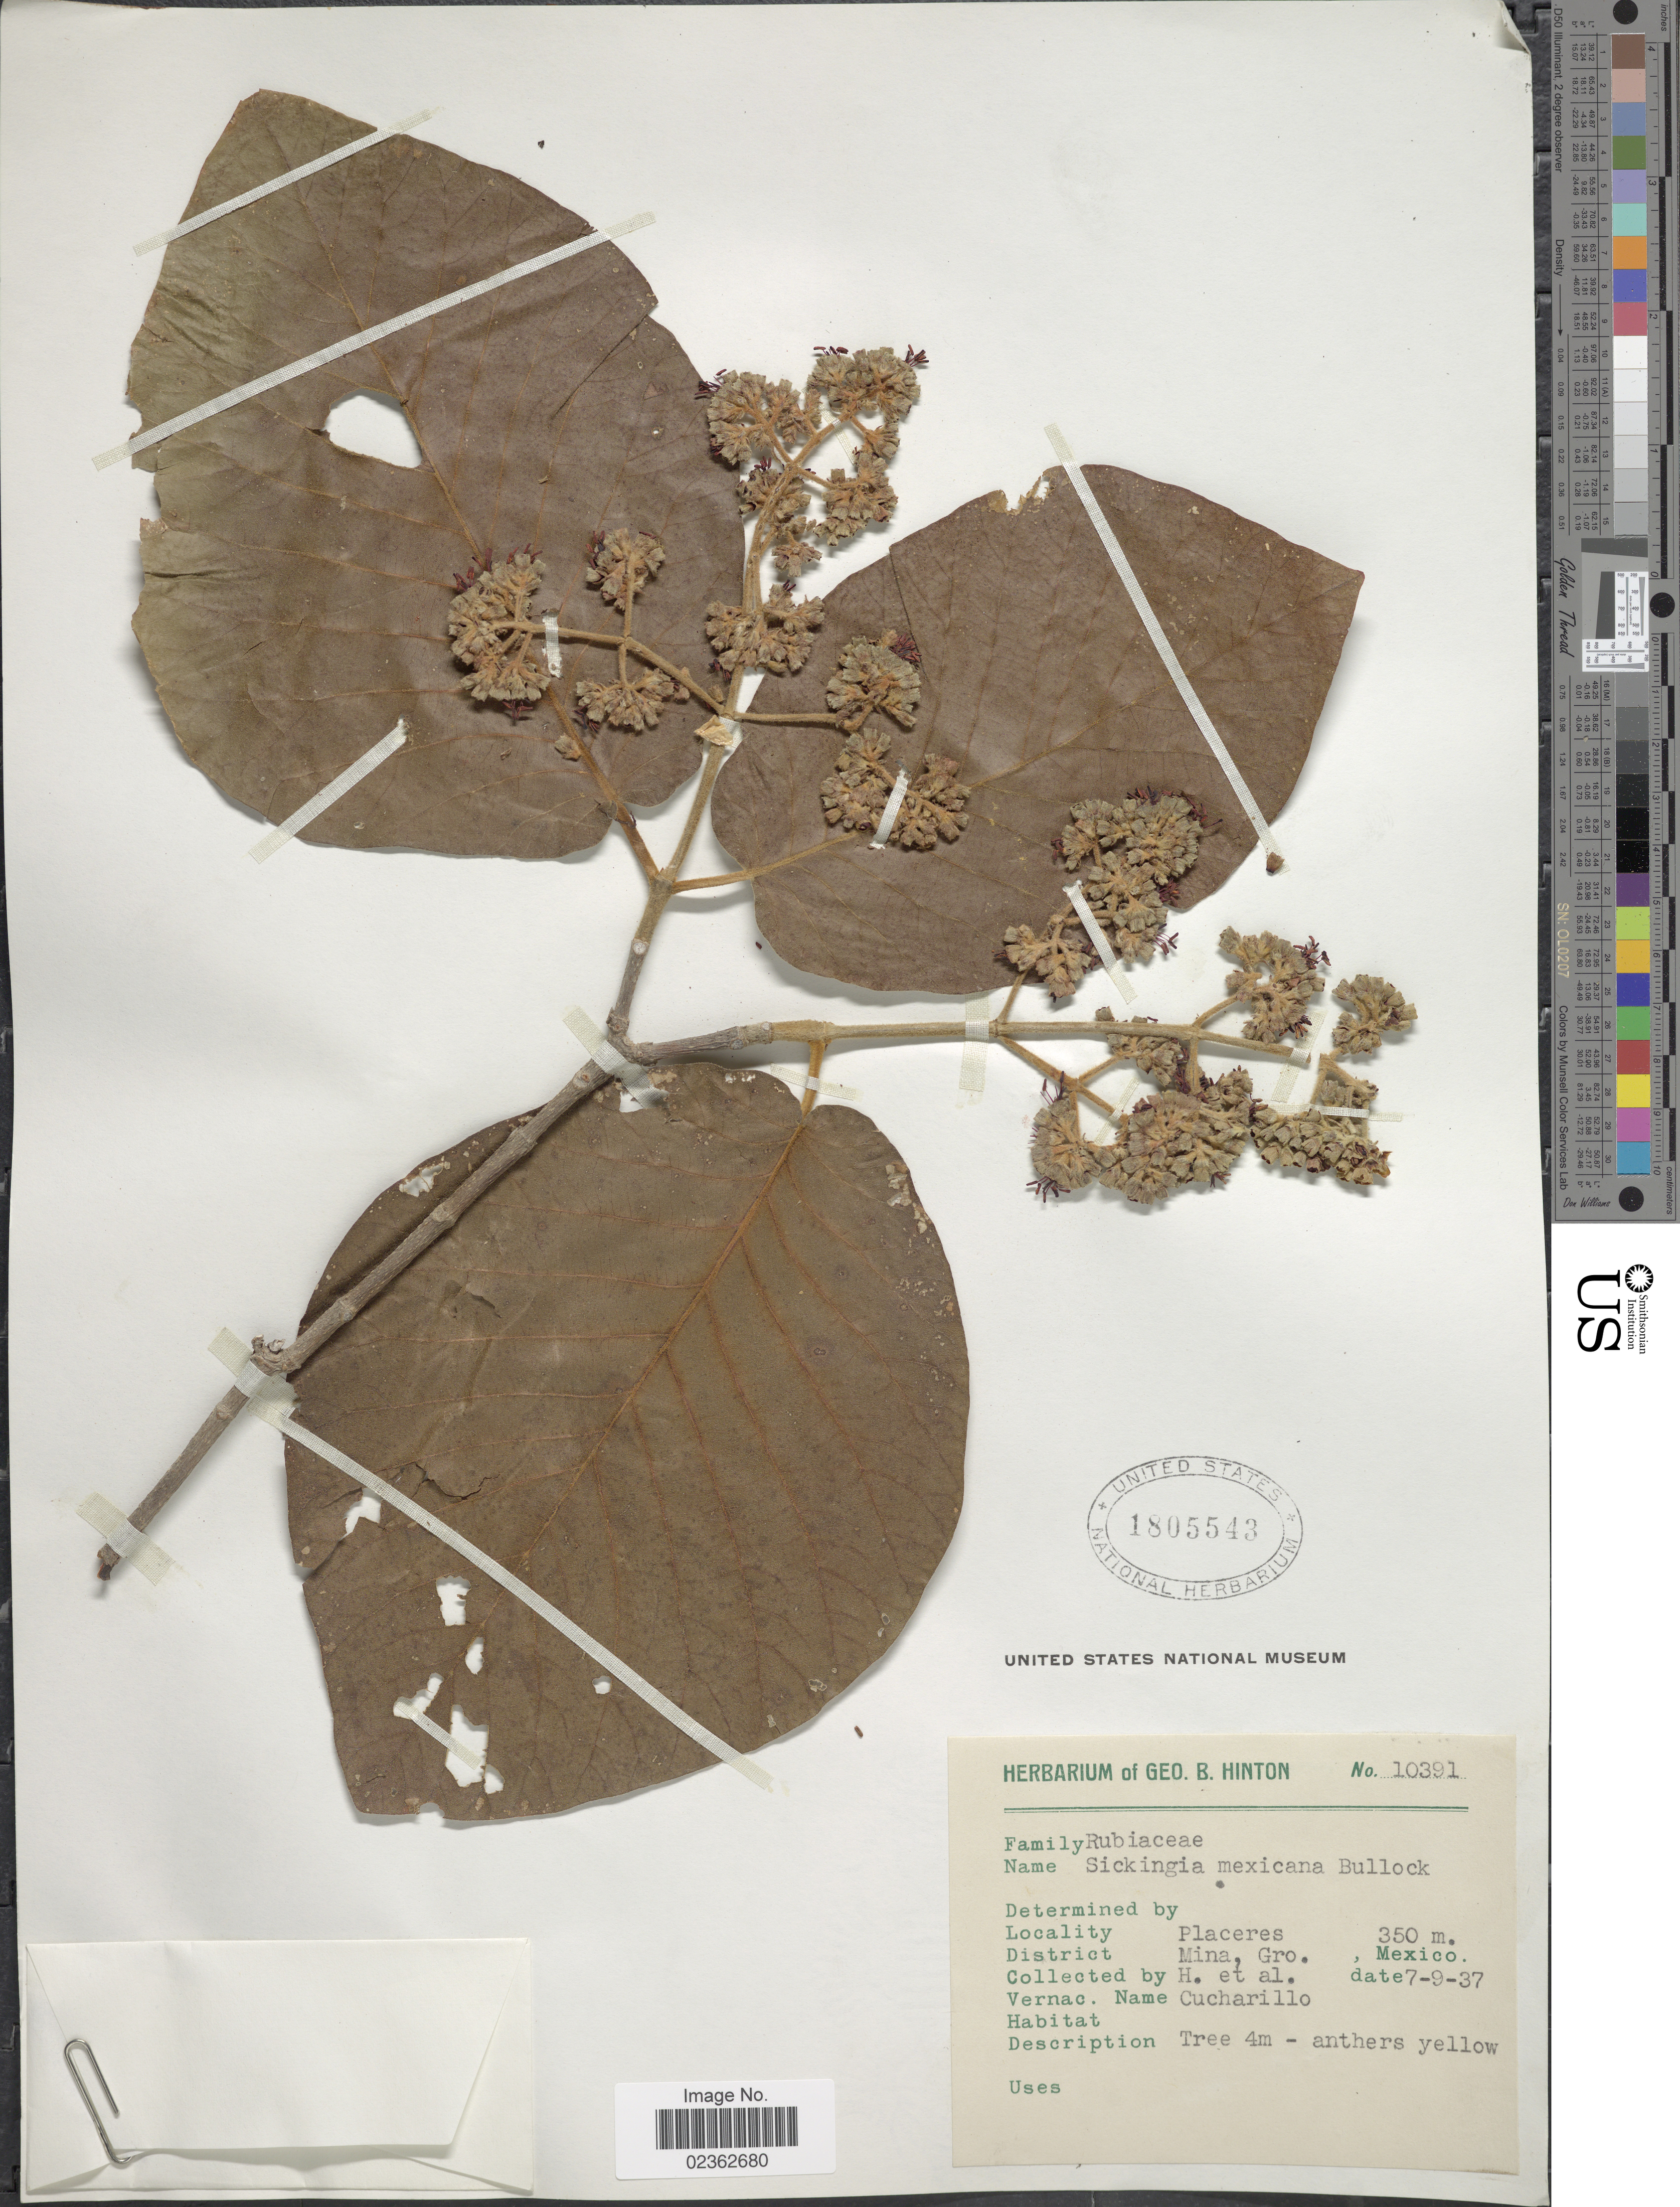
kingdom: Plantae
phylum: Tracheophyta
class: Magnoliopsida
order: Gentianales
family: Rubiaceae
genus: Simira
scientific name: Simira mexicana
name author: (Bullock) Steyerm.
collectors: G. B. Hinton & et al.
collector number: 10391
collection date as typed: Transcribed d/m/y: 9/7/37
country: Mexico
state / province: Guerrero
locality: Placeres, District Mina.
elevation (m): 350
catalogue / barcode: US 1805543